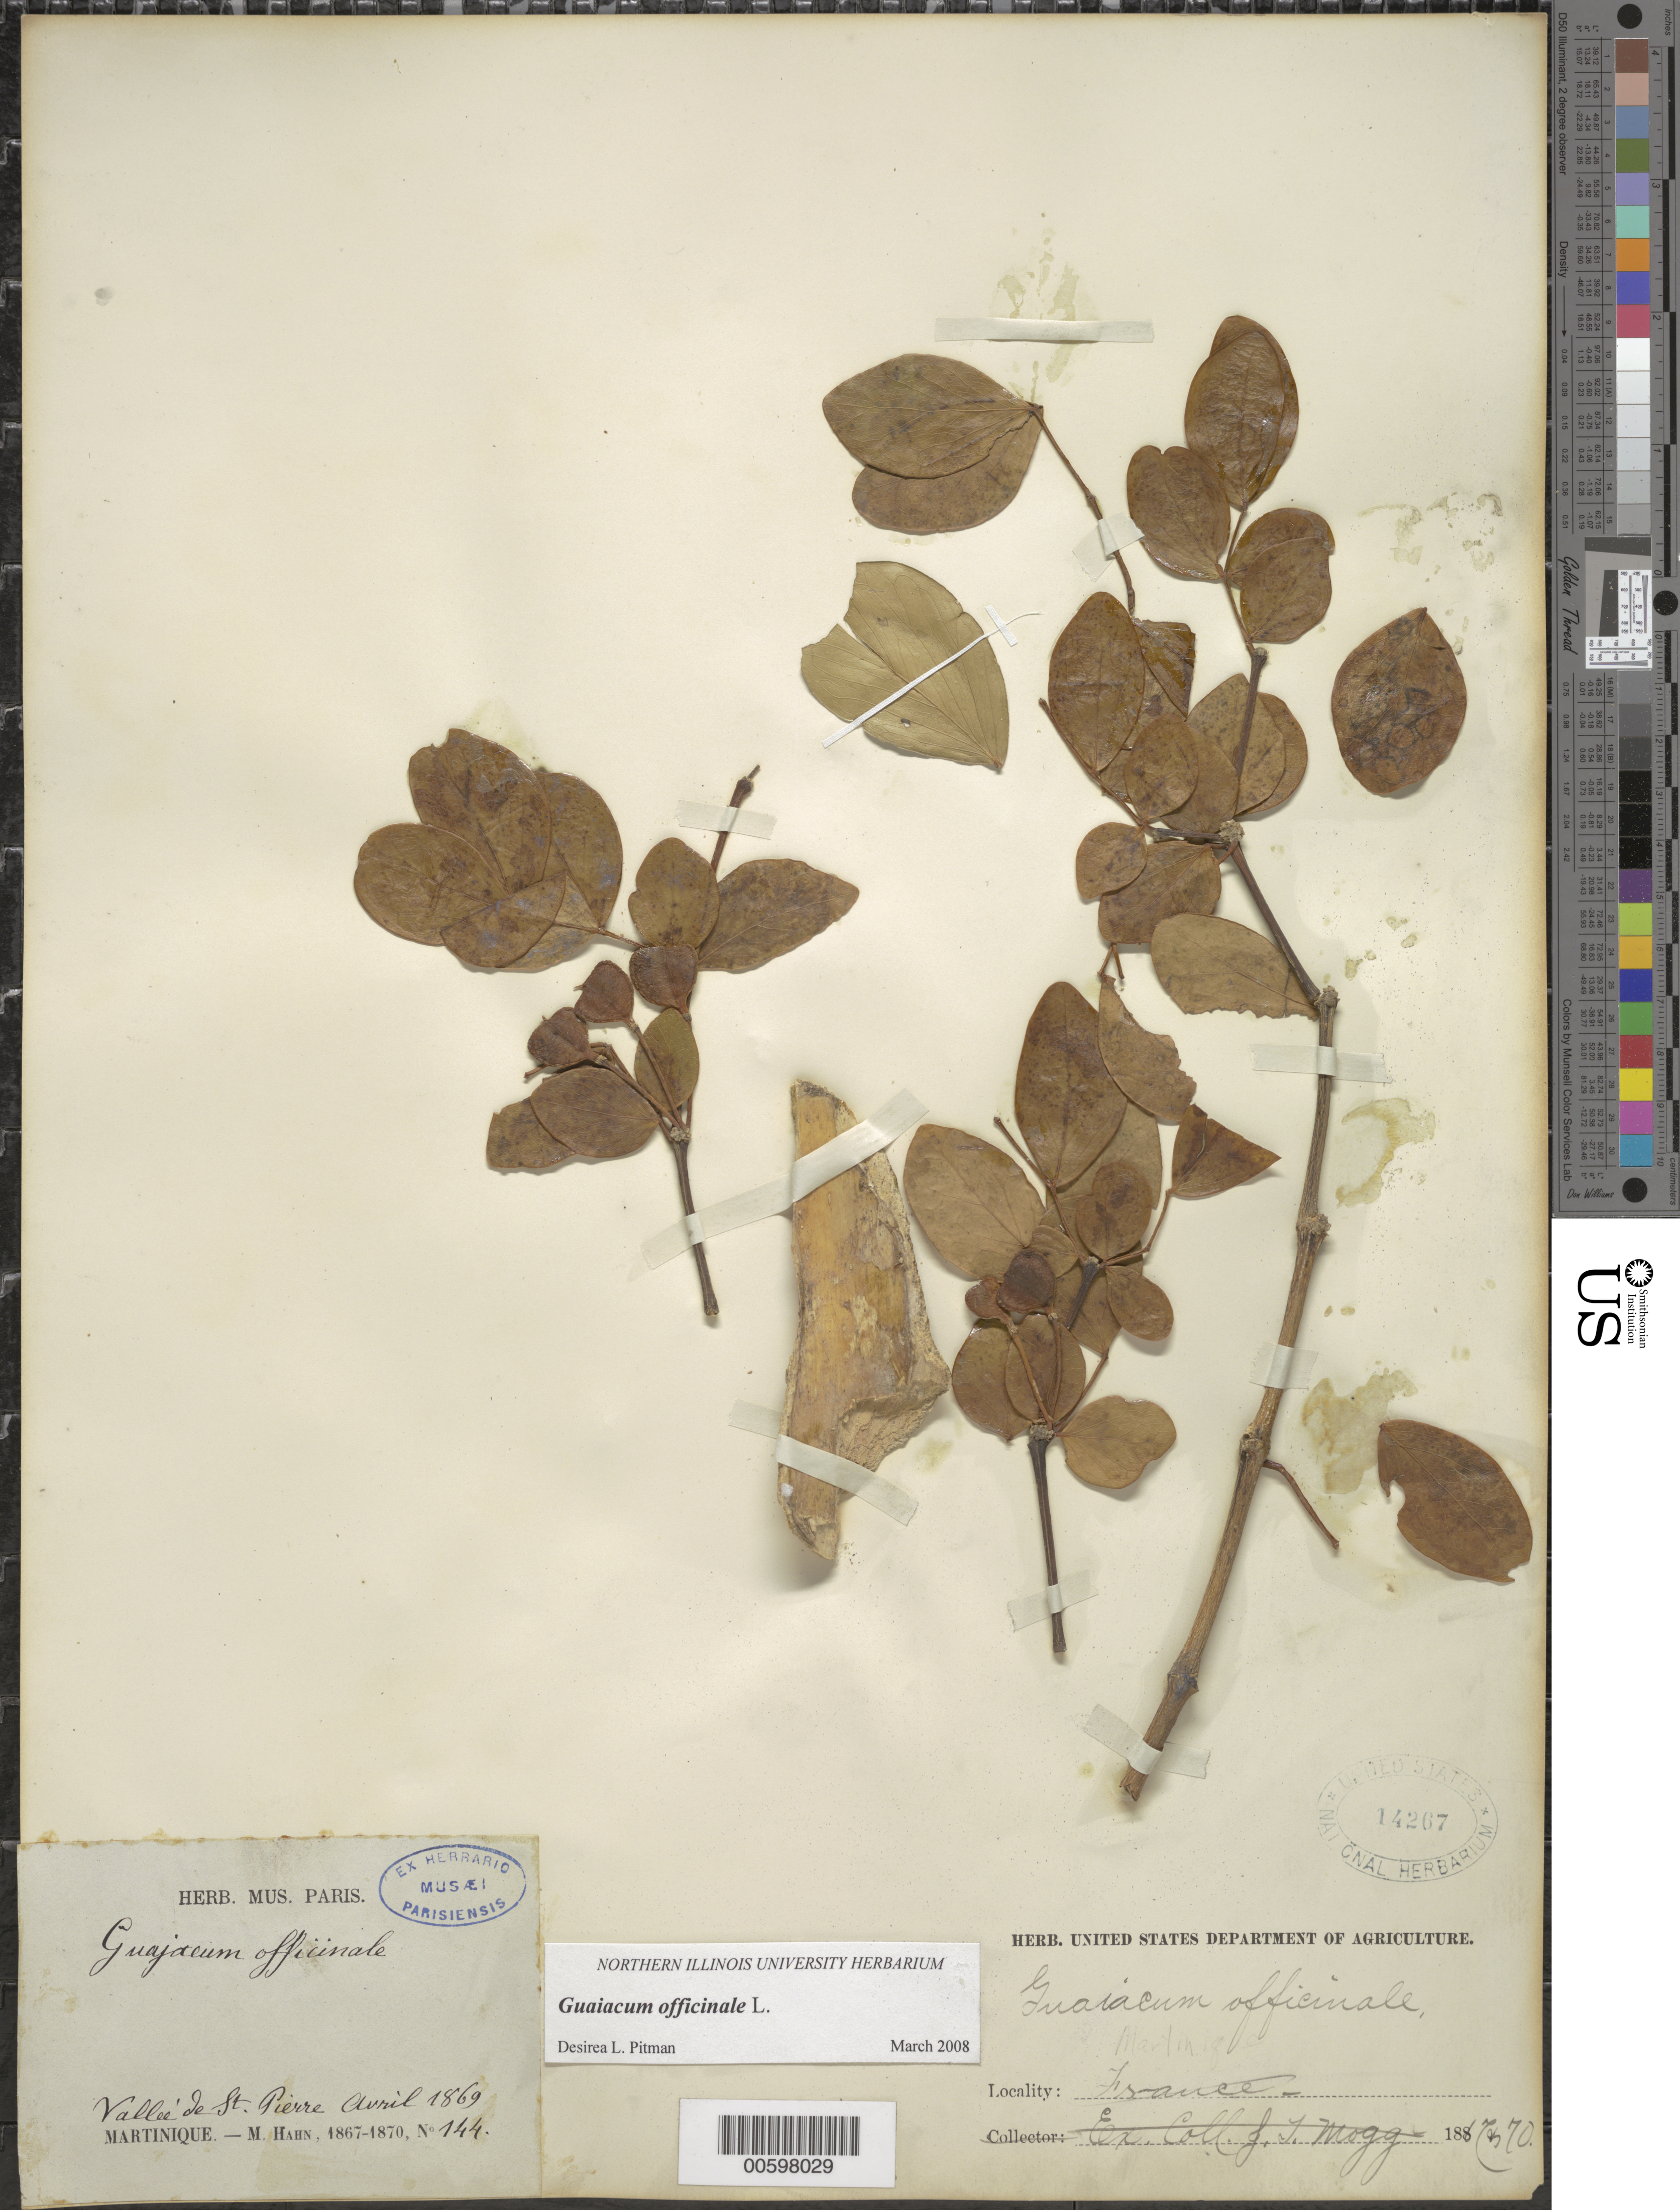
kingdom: Plantae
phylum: Tracheophyta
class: Magnoliopsida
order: Zygophyllales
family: Zygophyllaceae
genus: Guaiacum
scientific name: Guaiacum officinale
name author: L.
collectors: M. Hahn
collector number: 144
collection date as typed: Apr 1869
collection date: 1869-04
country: Martinique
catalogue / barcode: US 14267